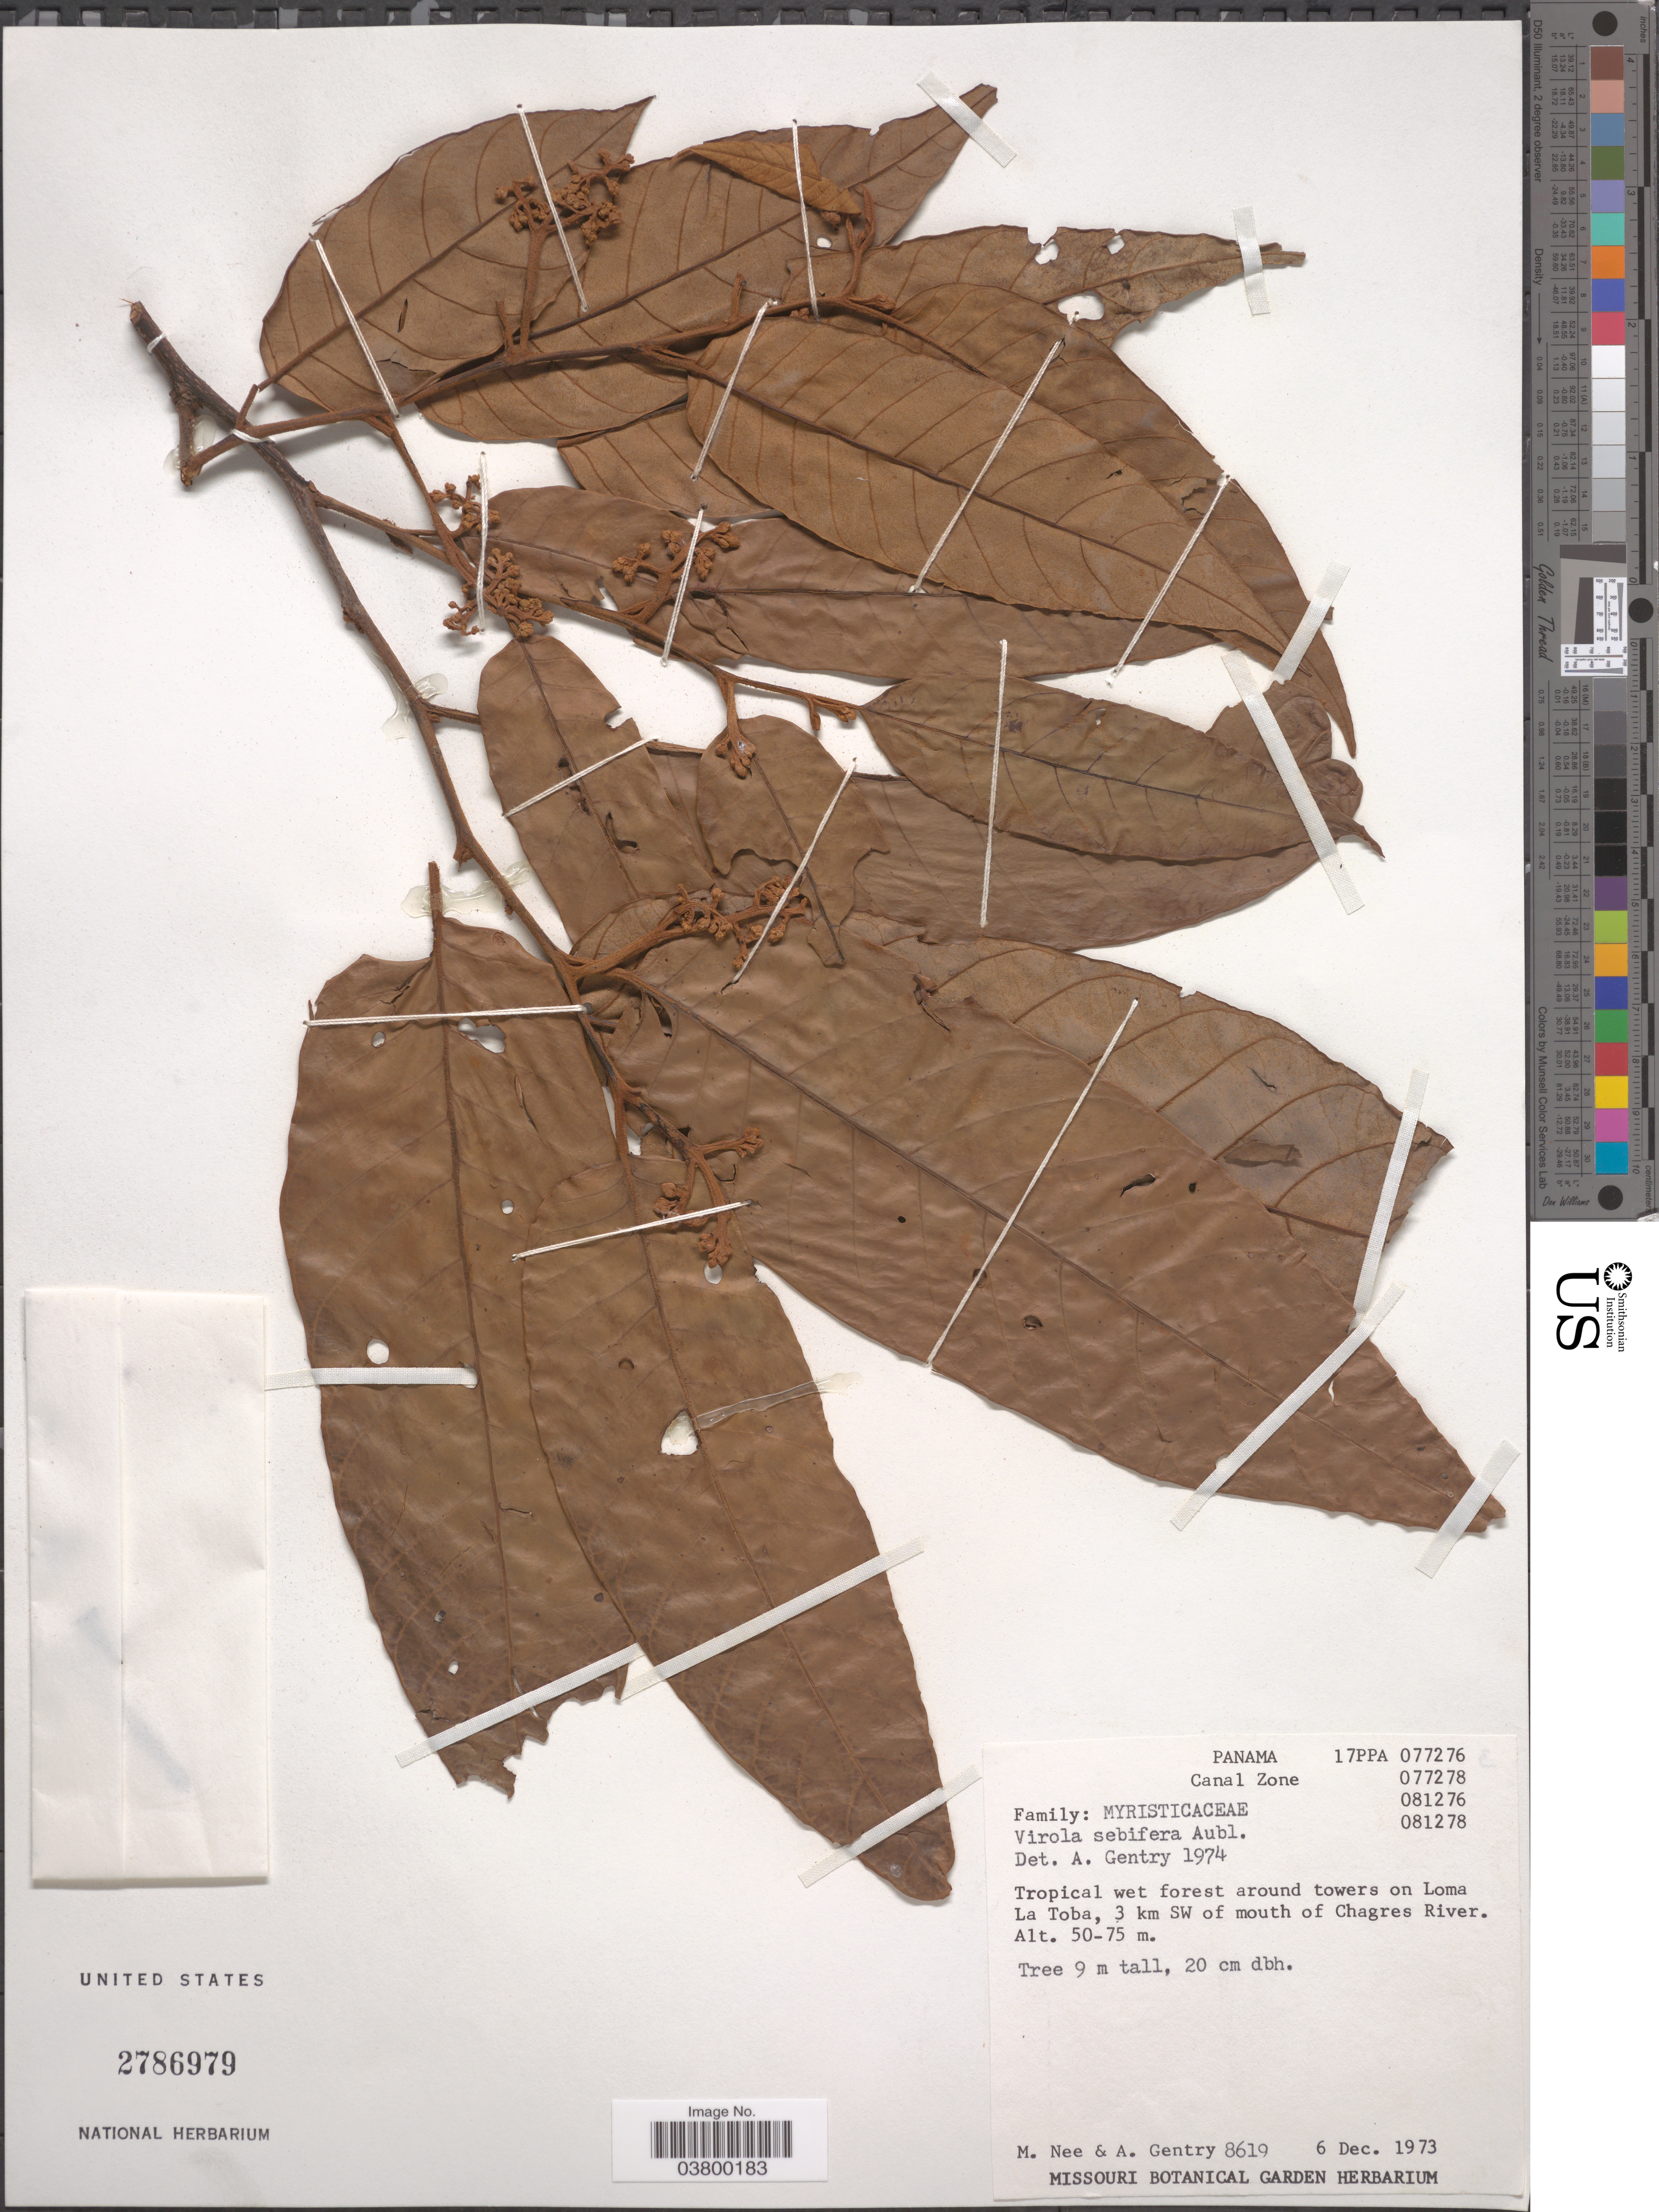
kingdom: Plantae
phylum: Tracheophyta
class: Magnoliopsida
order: Magnoliales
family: Myristicaceae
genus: Virola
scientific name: Virola sebifera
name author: Aubl.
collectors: M. Nee & A. H. Gentry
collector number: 8619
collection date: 1973-12-06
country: Panama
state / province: Colón / Panamá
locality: Canal Zone. On Loma La Toba, 3 km SW of mouth of Chagres River.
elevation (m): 50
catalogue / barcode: US 2786979